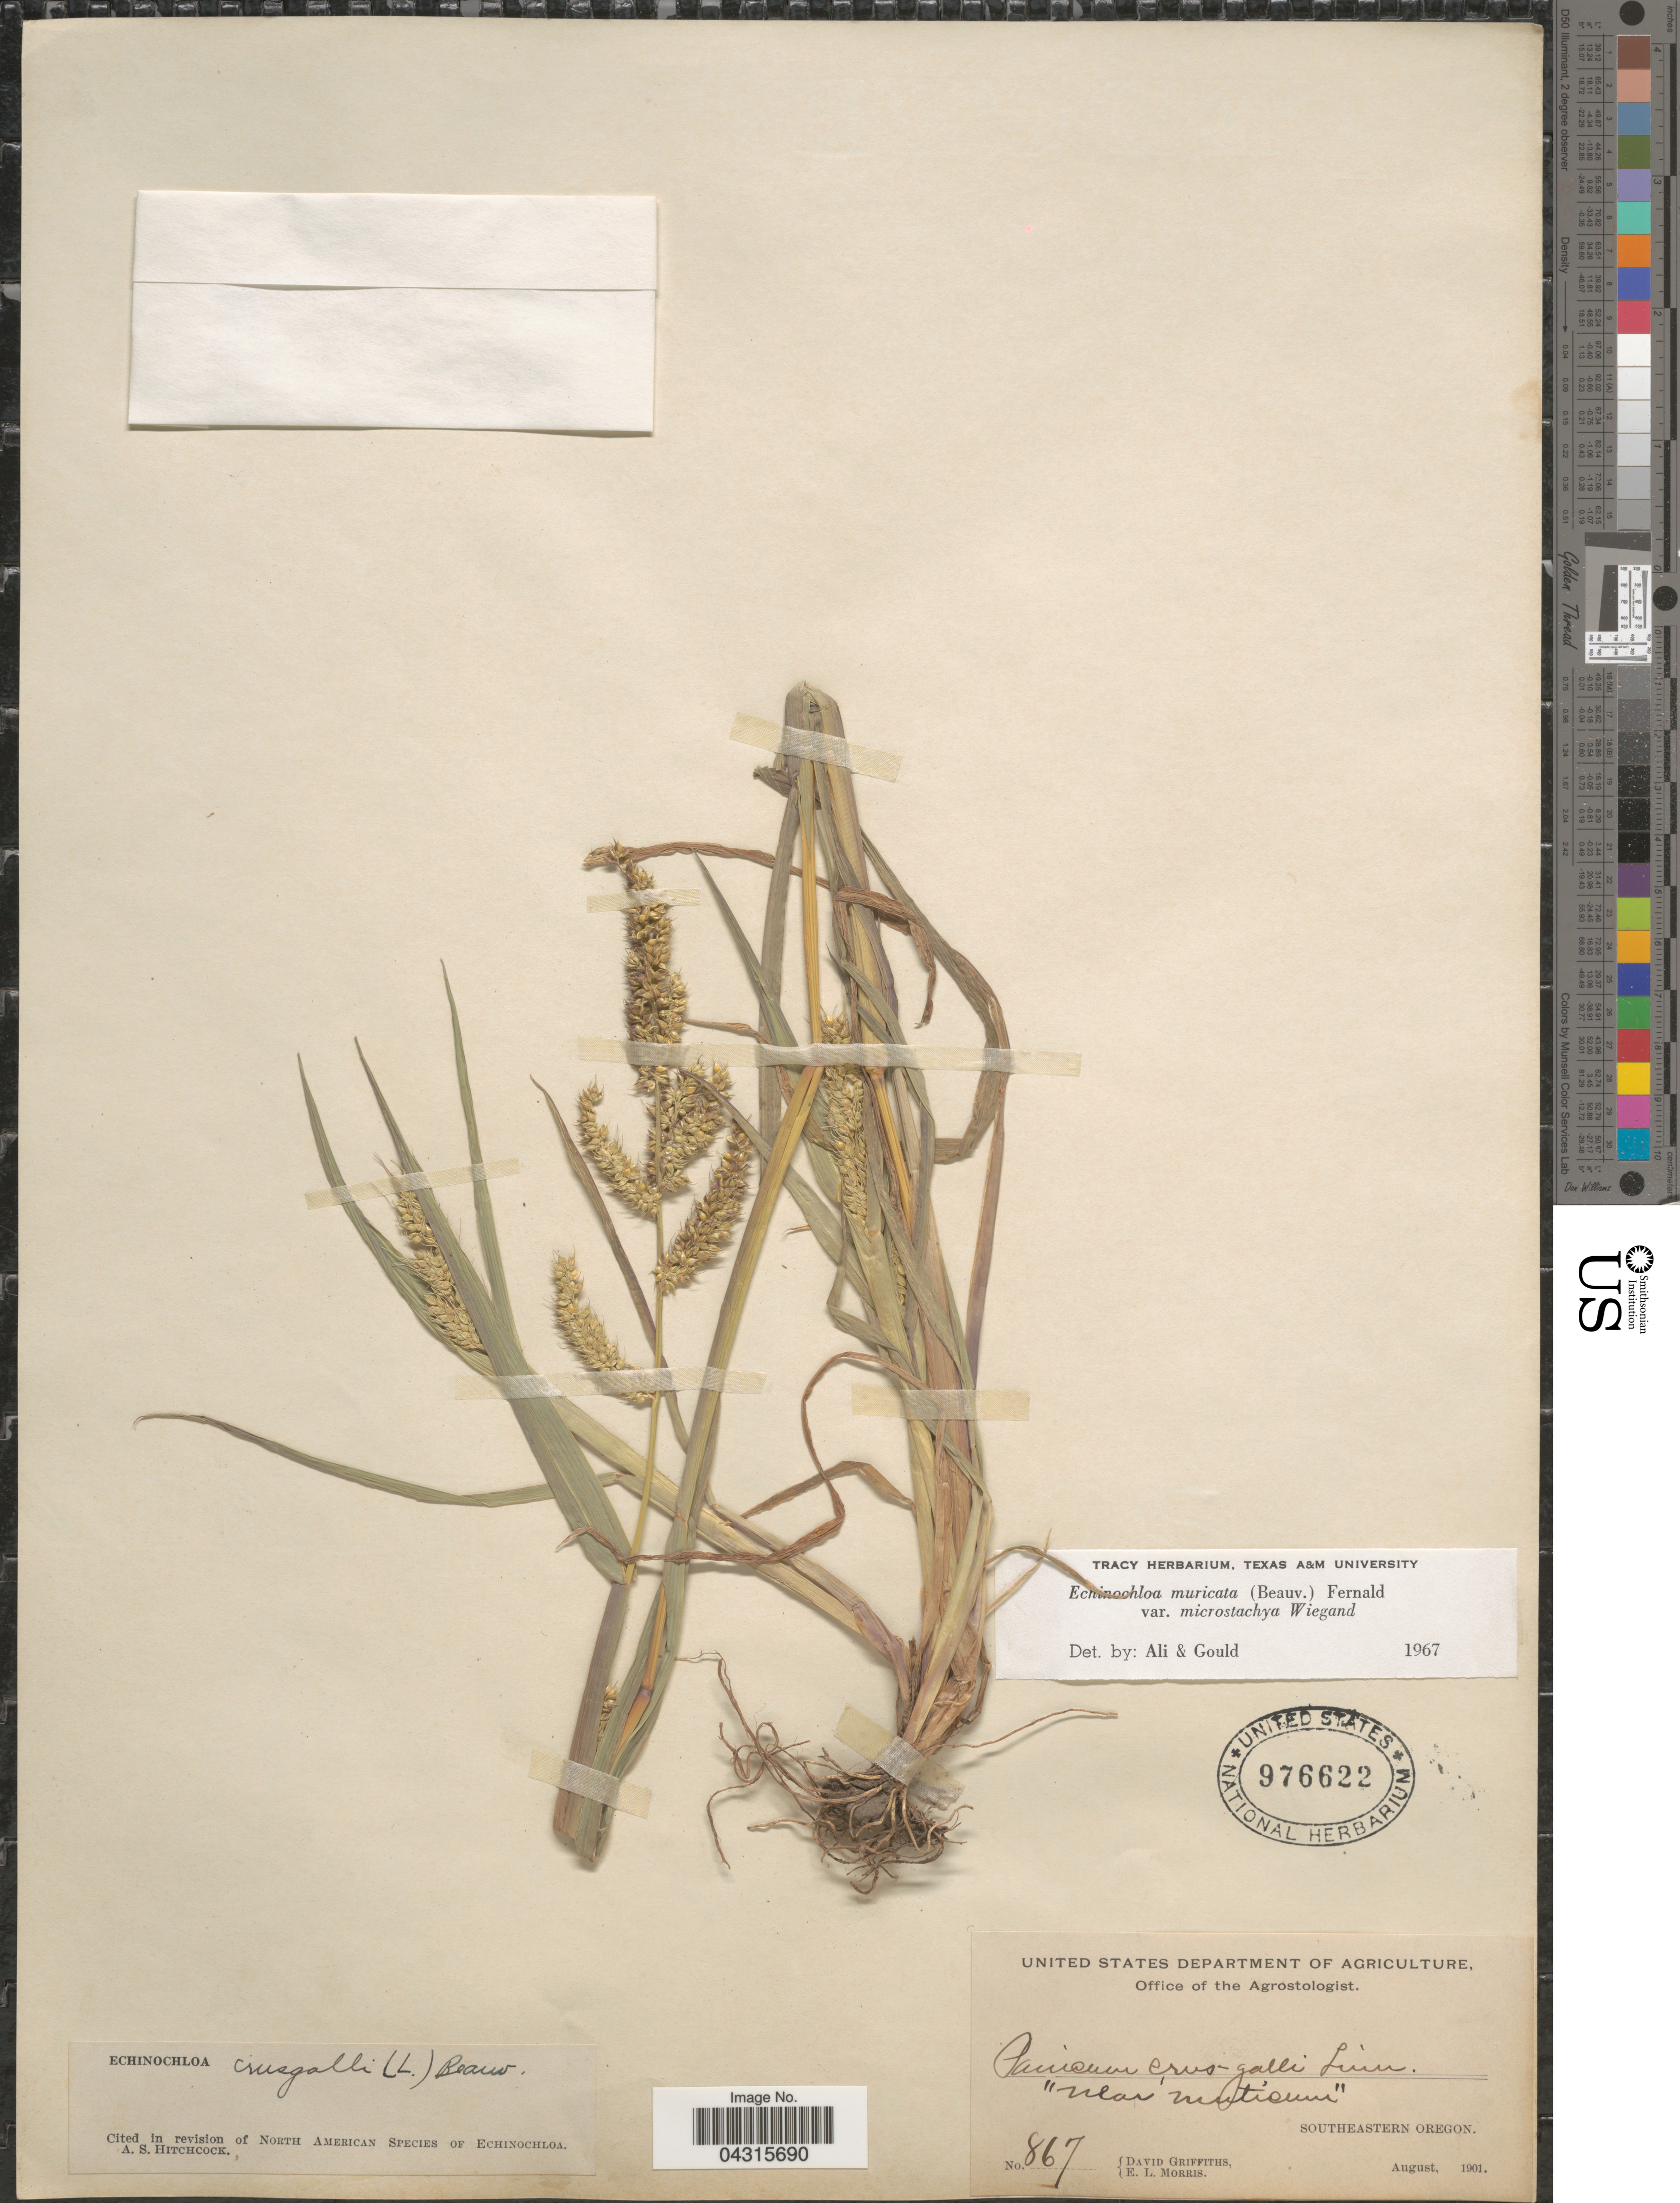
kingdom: Plantae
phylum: Tracheophyta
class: Liliopsida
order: Poales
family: Poaceae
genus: Echinochloa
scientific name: Echinochloa muricata var. microstachya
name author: Wiegand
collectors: D. Griffiths & E. Morris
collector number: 867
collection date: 1901-08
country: United States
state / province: Oregon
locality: Near Muticum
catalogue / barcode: US 976622